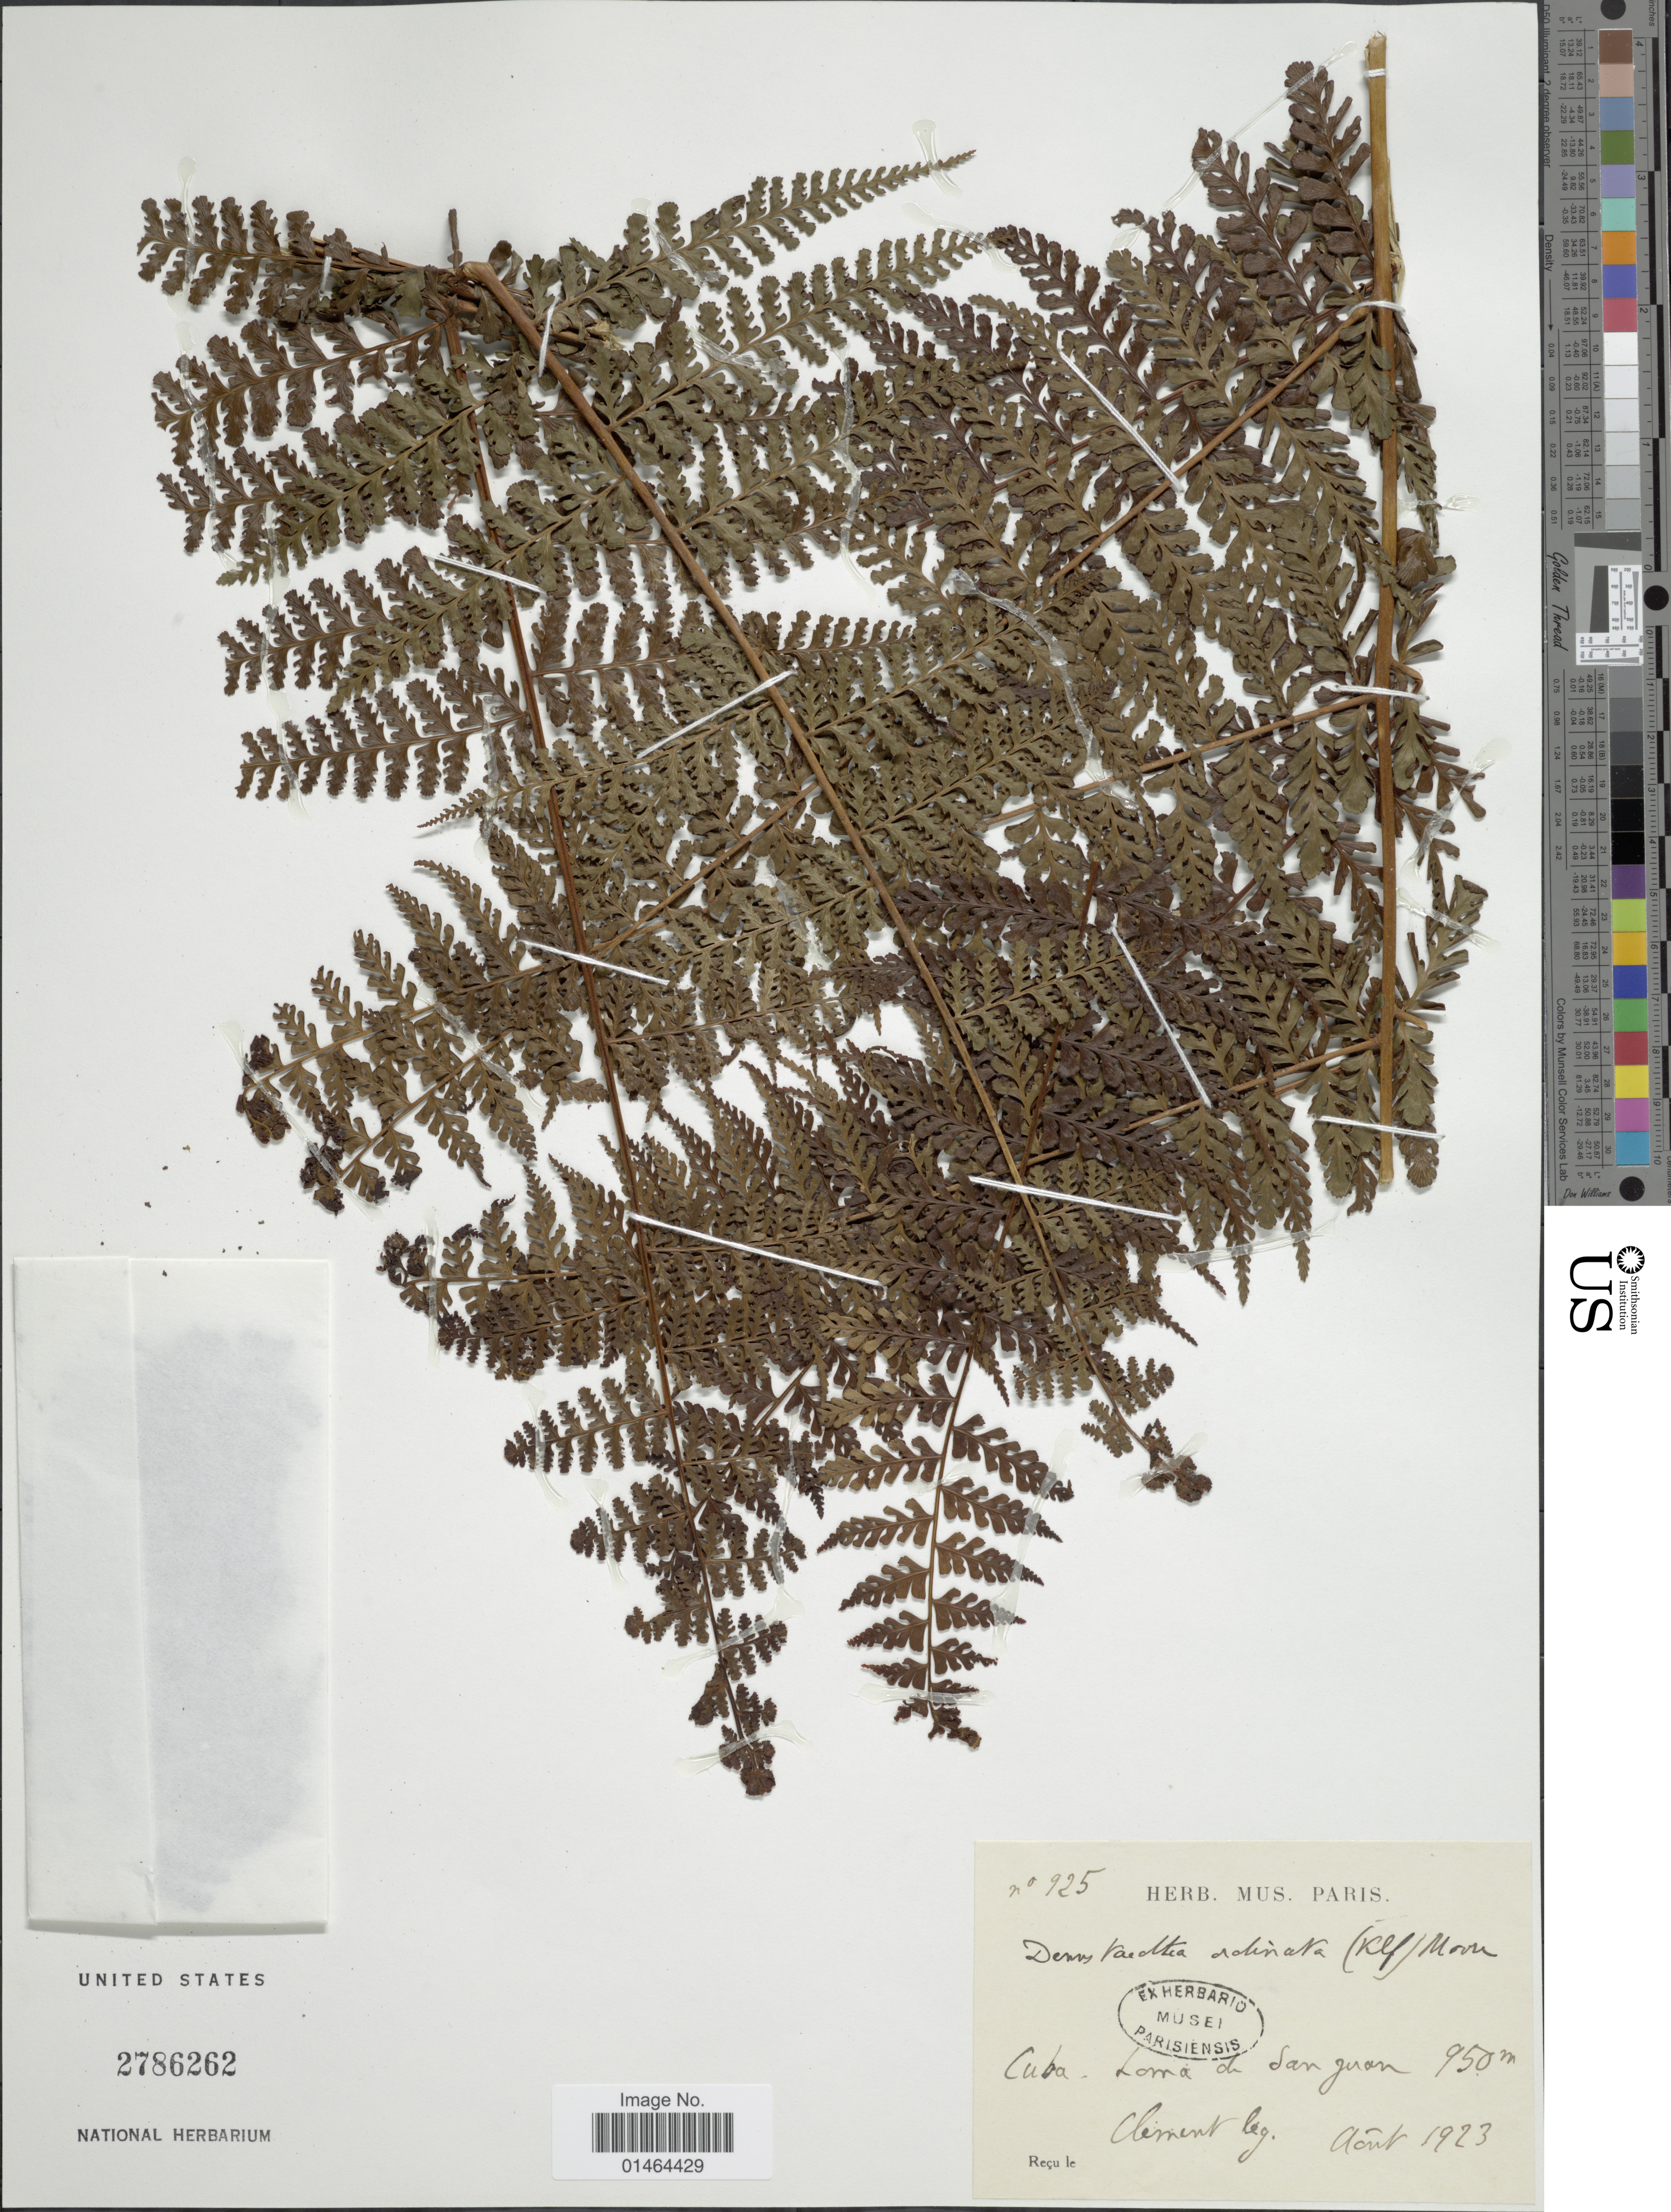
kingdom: Plantae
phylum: Tracheophyta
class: Polypodiopsida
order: Polypodiales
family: Dennstaedtiaceae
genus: Dennstaedtia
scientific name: Dennstaedtia dissecta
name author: (Sw.) T. Moore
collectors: -. Clement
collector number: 925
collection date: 1923-08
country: Cuba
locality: Lome de San Juan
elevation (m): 950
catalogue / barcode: US 2786262